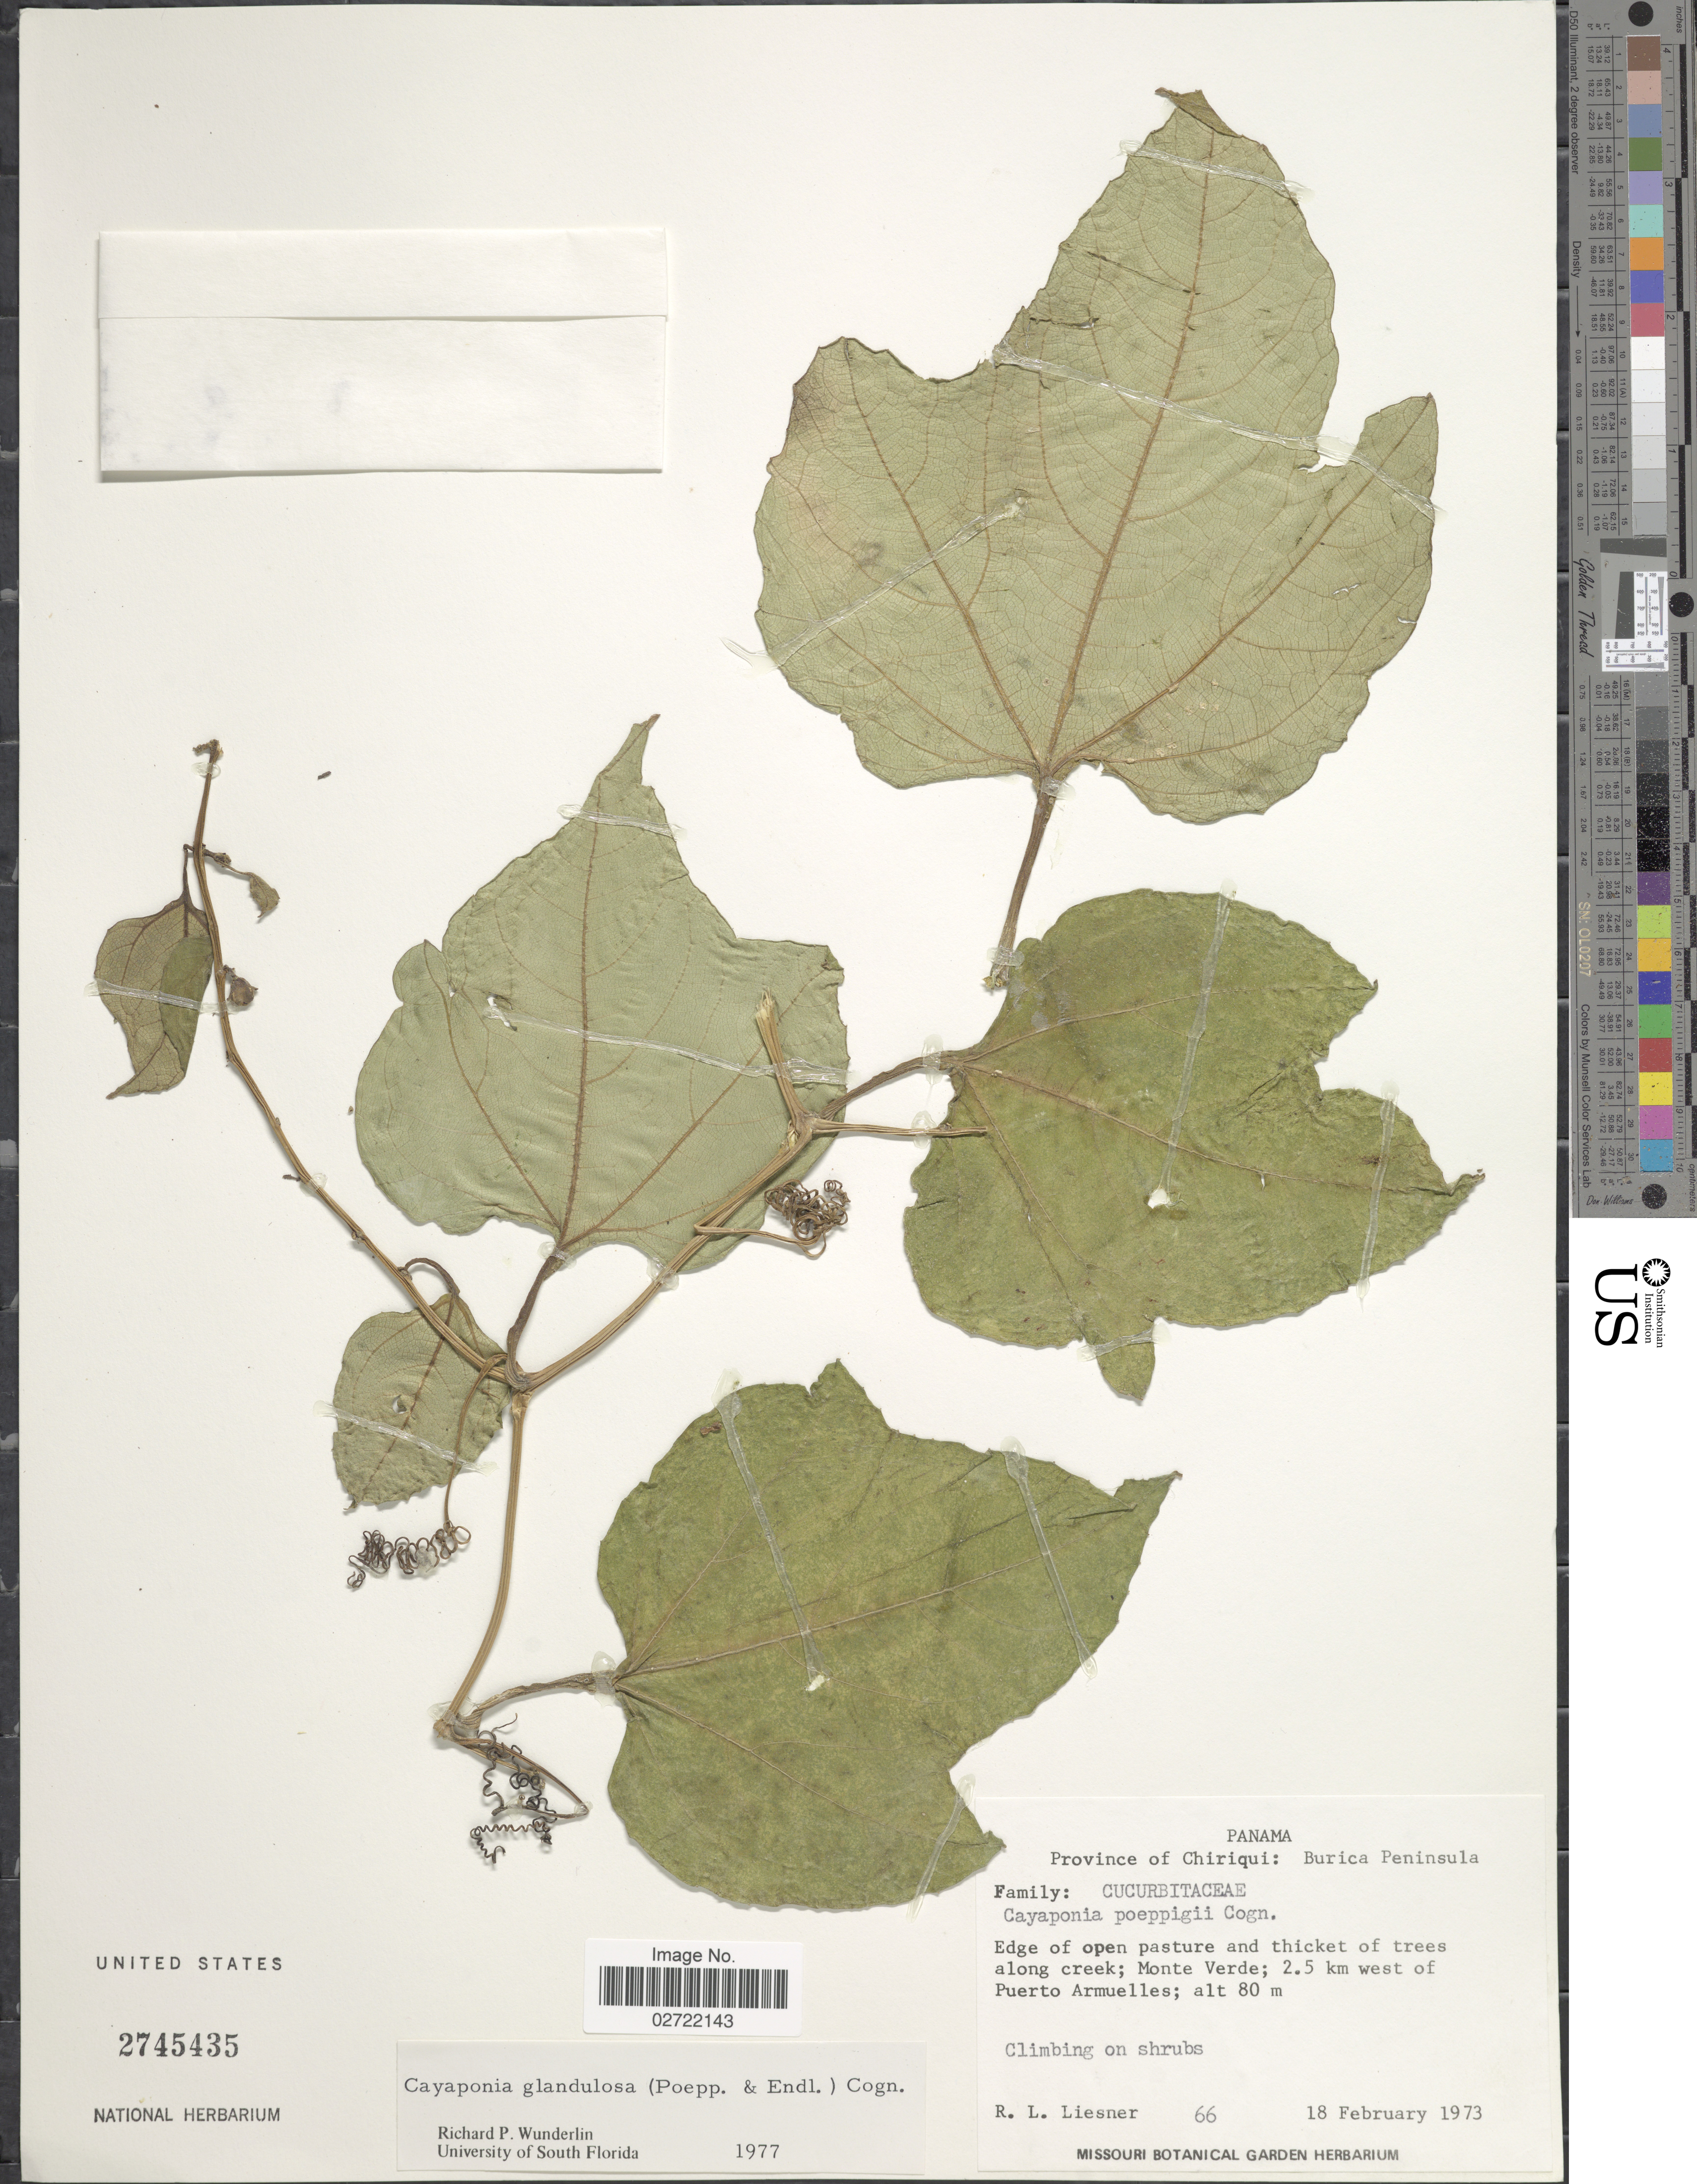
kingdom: Plantae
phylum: Tracheophyta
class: Magnoliopsida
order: Cucurbitales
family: Cucurbitaceae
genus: Cayaponia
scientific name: Cayaponia glandulosa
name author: (Poepp. & Endl.) Cogn.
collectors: R. L. Liesner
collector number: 66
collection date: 1973-02-18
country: Panama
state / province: Chiriqui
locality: Burica Peninsula. Edge of open pasture and thicket of trees along creek; Monte Verde; 2.5 km west of Puerto Armuelles.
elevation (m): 80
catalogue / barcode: US 2745435